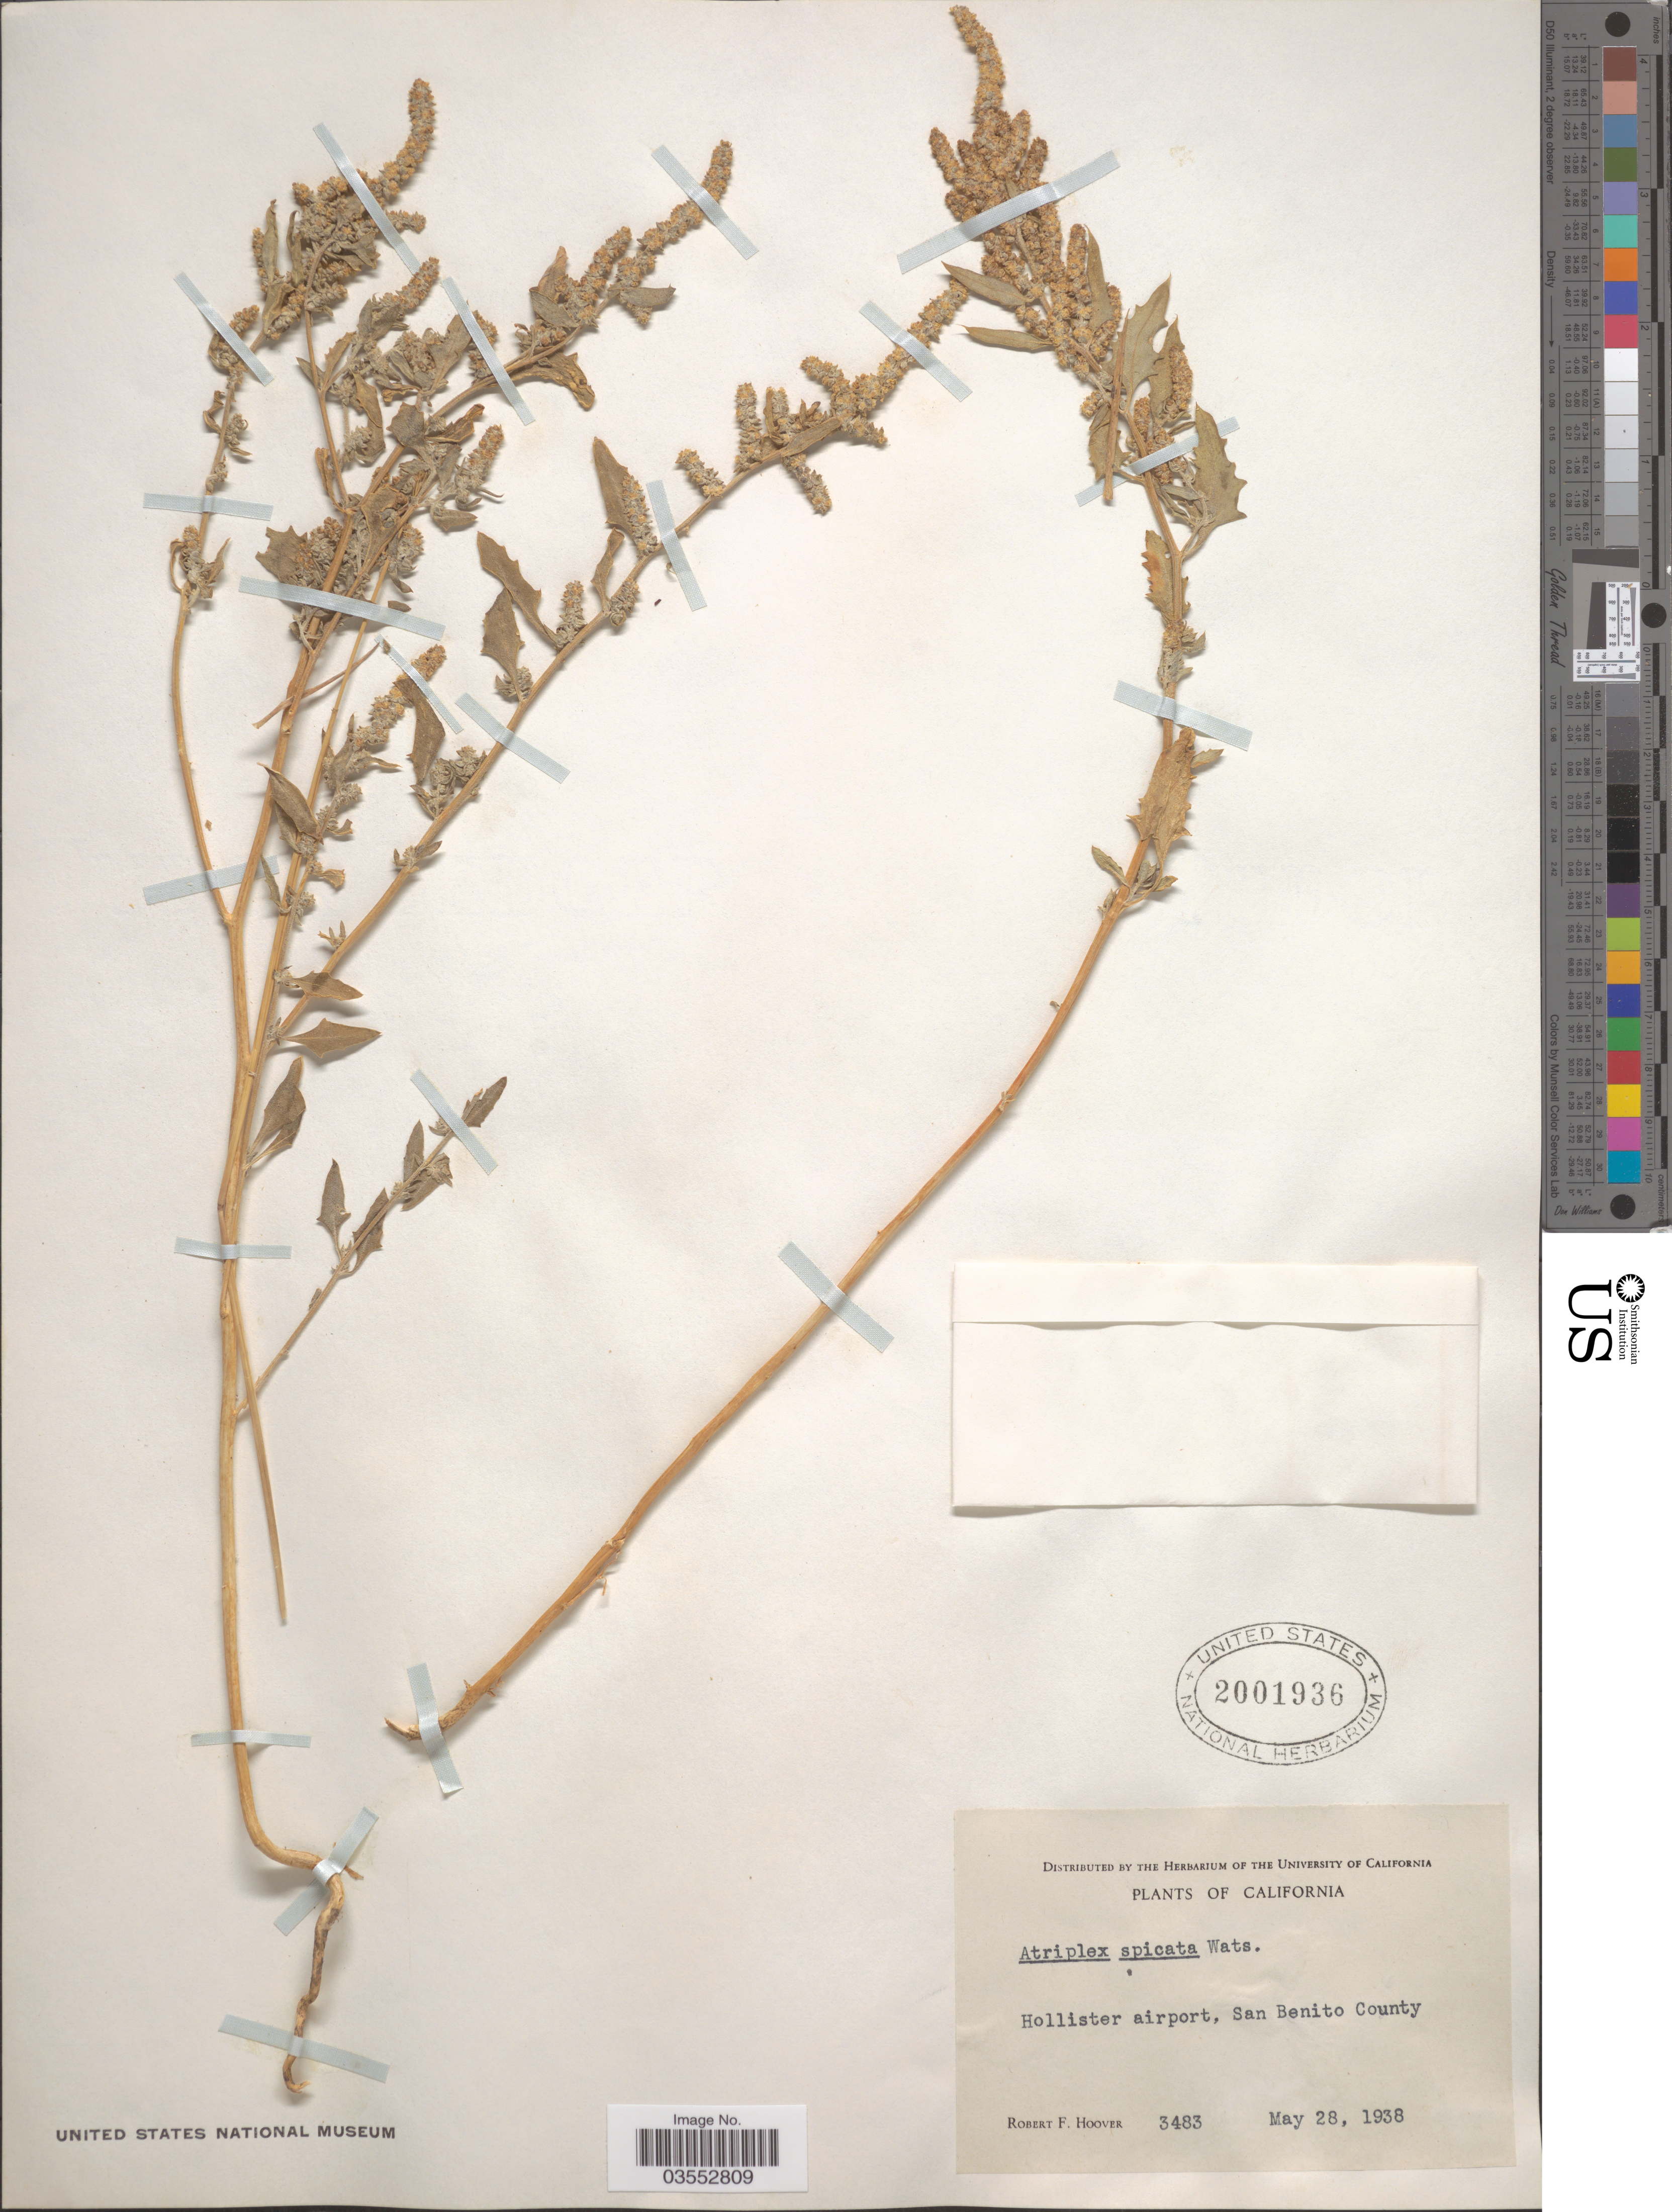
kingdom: Plantae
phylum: Tracheophyta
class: Magnoliopsida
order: Caryophyllales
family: Amaranthaceae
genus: Extriplex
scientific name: Extriplex joaquinana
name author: (A. Nelson) E.H. Zacharias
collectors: R. F. Hoover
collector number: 3483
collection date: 1938-05-28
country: United States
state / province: California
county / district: San Benito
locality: Hollister airport, San Benito County.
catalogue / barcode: US 2001936